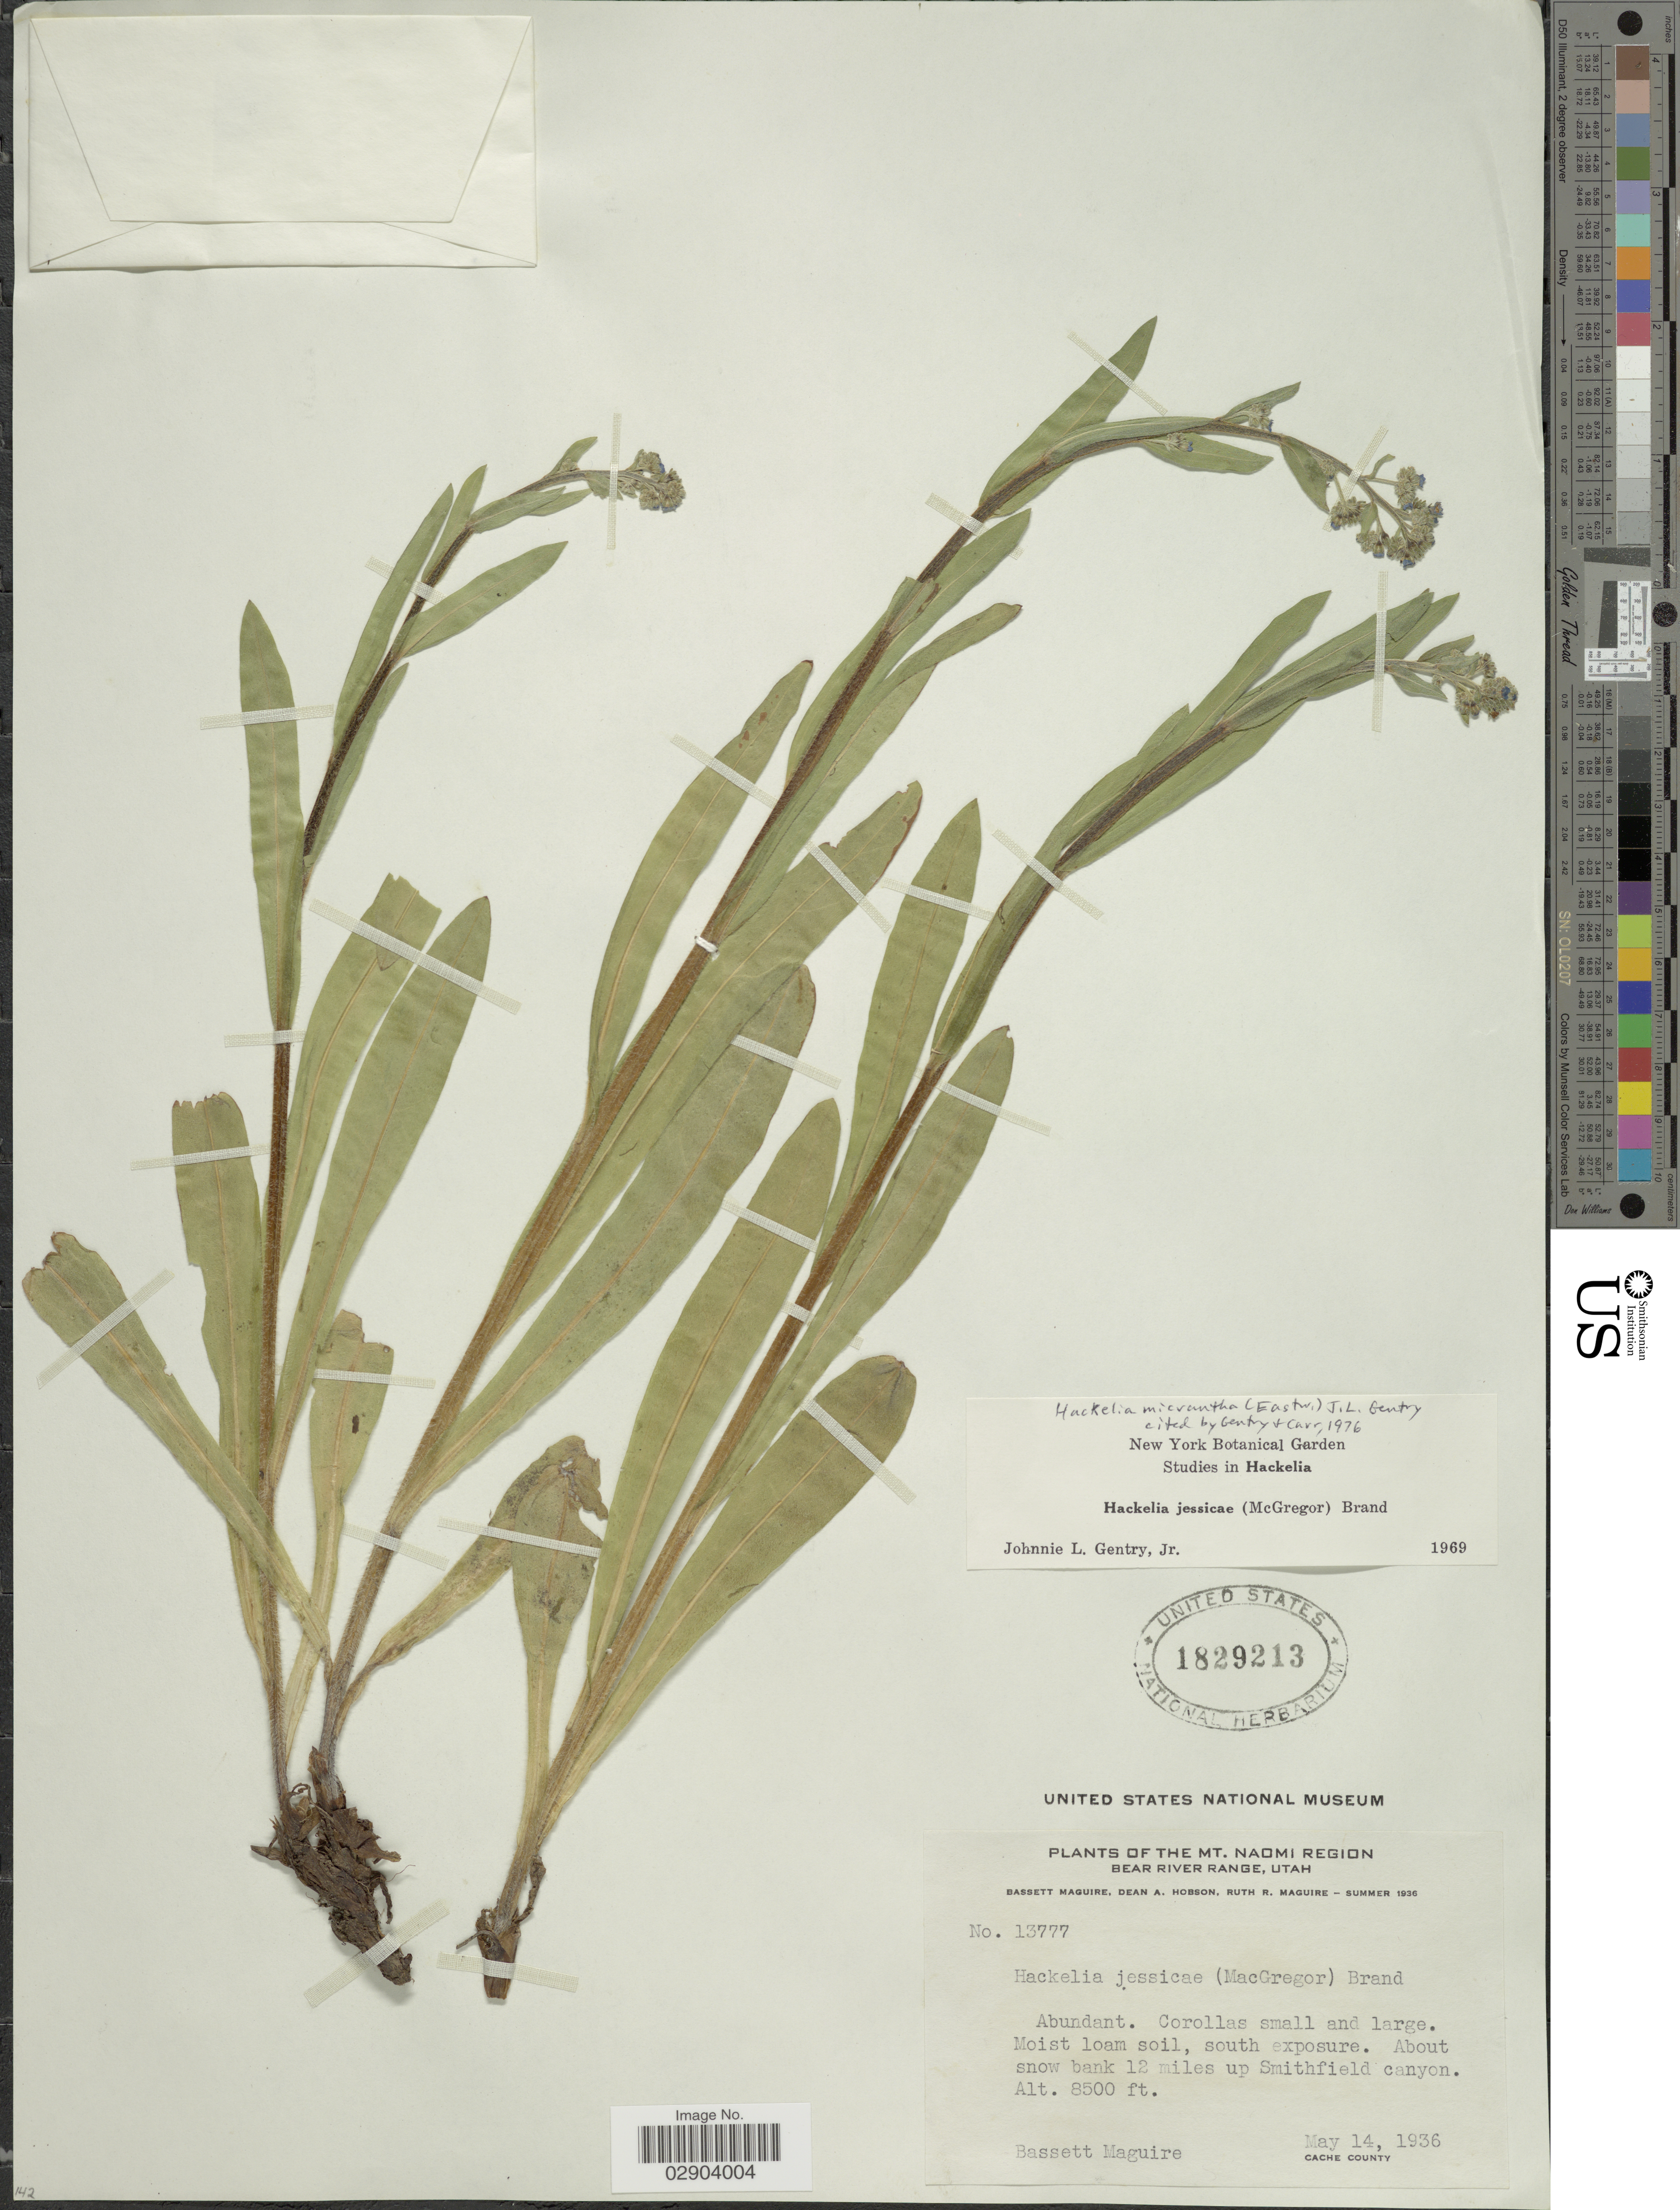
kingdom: Plantae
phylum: Tracheophyta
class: Magnoliopsida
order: Boraginales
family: Boraginaceae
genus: Hackelia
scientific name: Hackelia micrantha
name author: (Eastw.) J.L. Gentry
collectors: B. Maguire, D. Hobson & R. R. Maguire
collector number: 13777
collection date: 1936-05-14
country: United States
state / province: Utah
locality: The Mt. Naomi Region. Bear River Range. Cache County. About snow bank 12 miles up Smithfield canyon.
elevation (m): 2591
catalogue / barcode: US 1829213